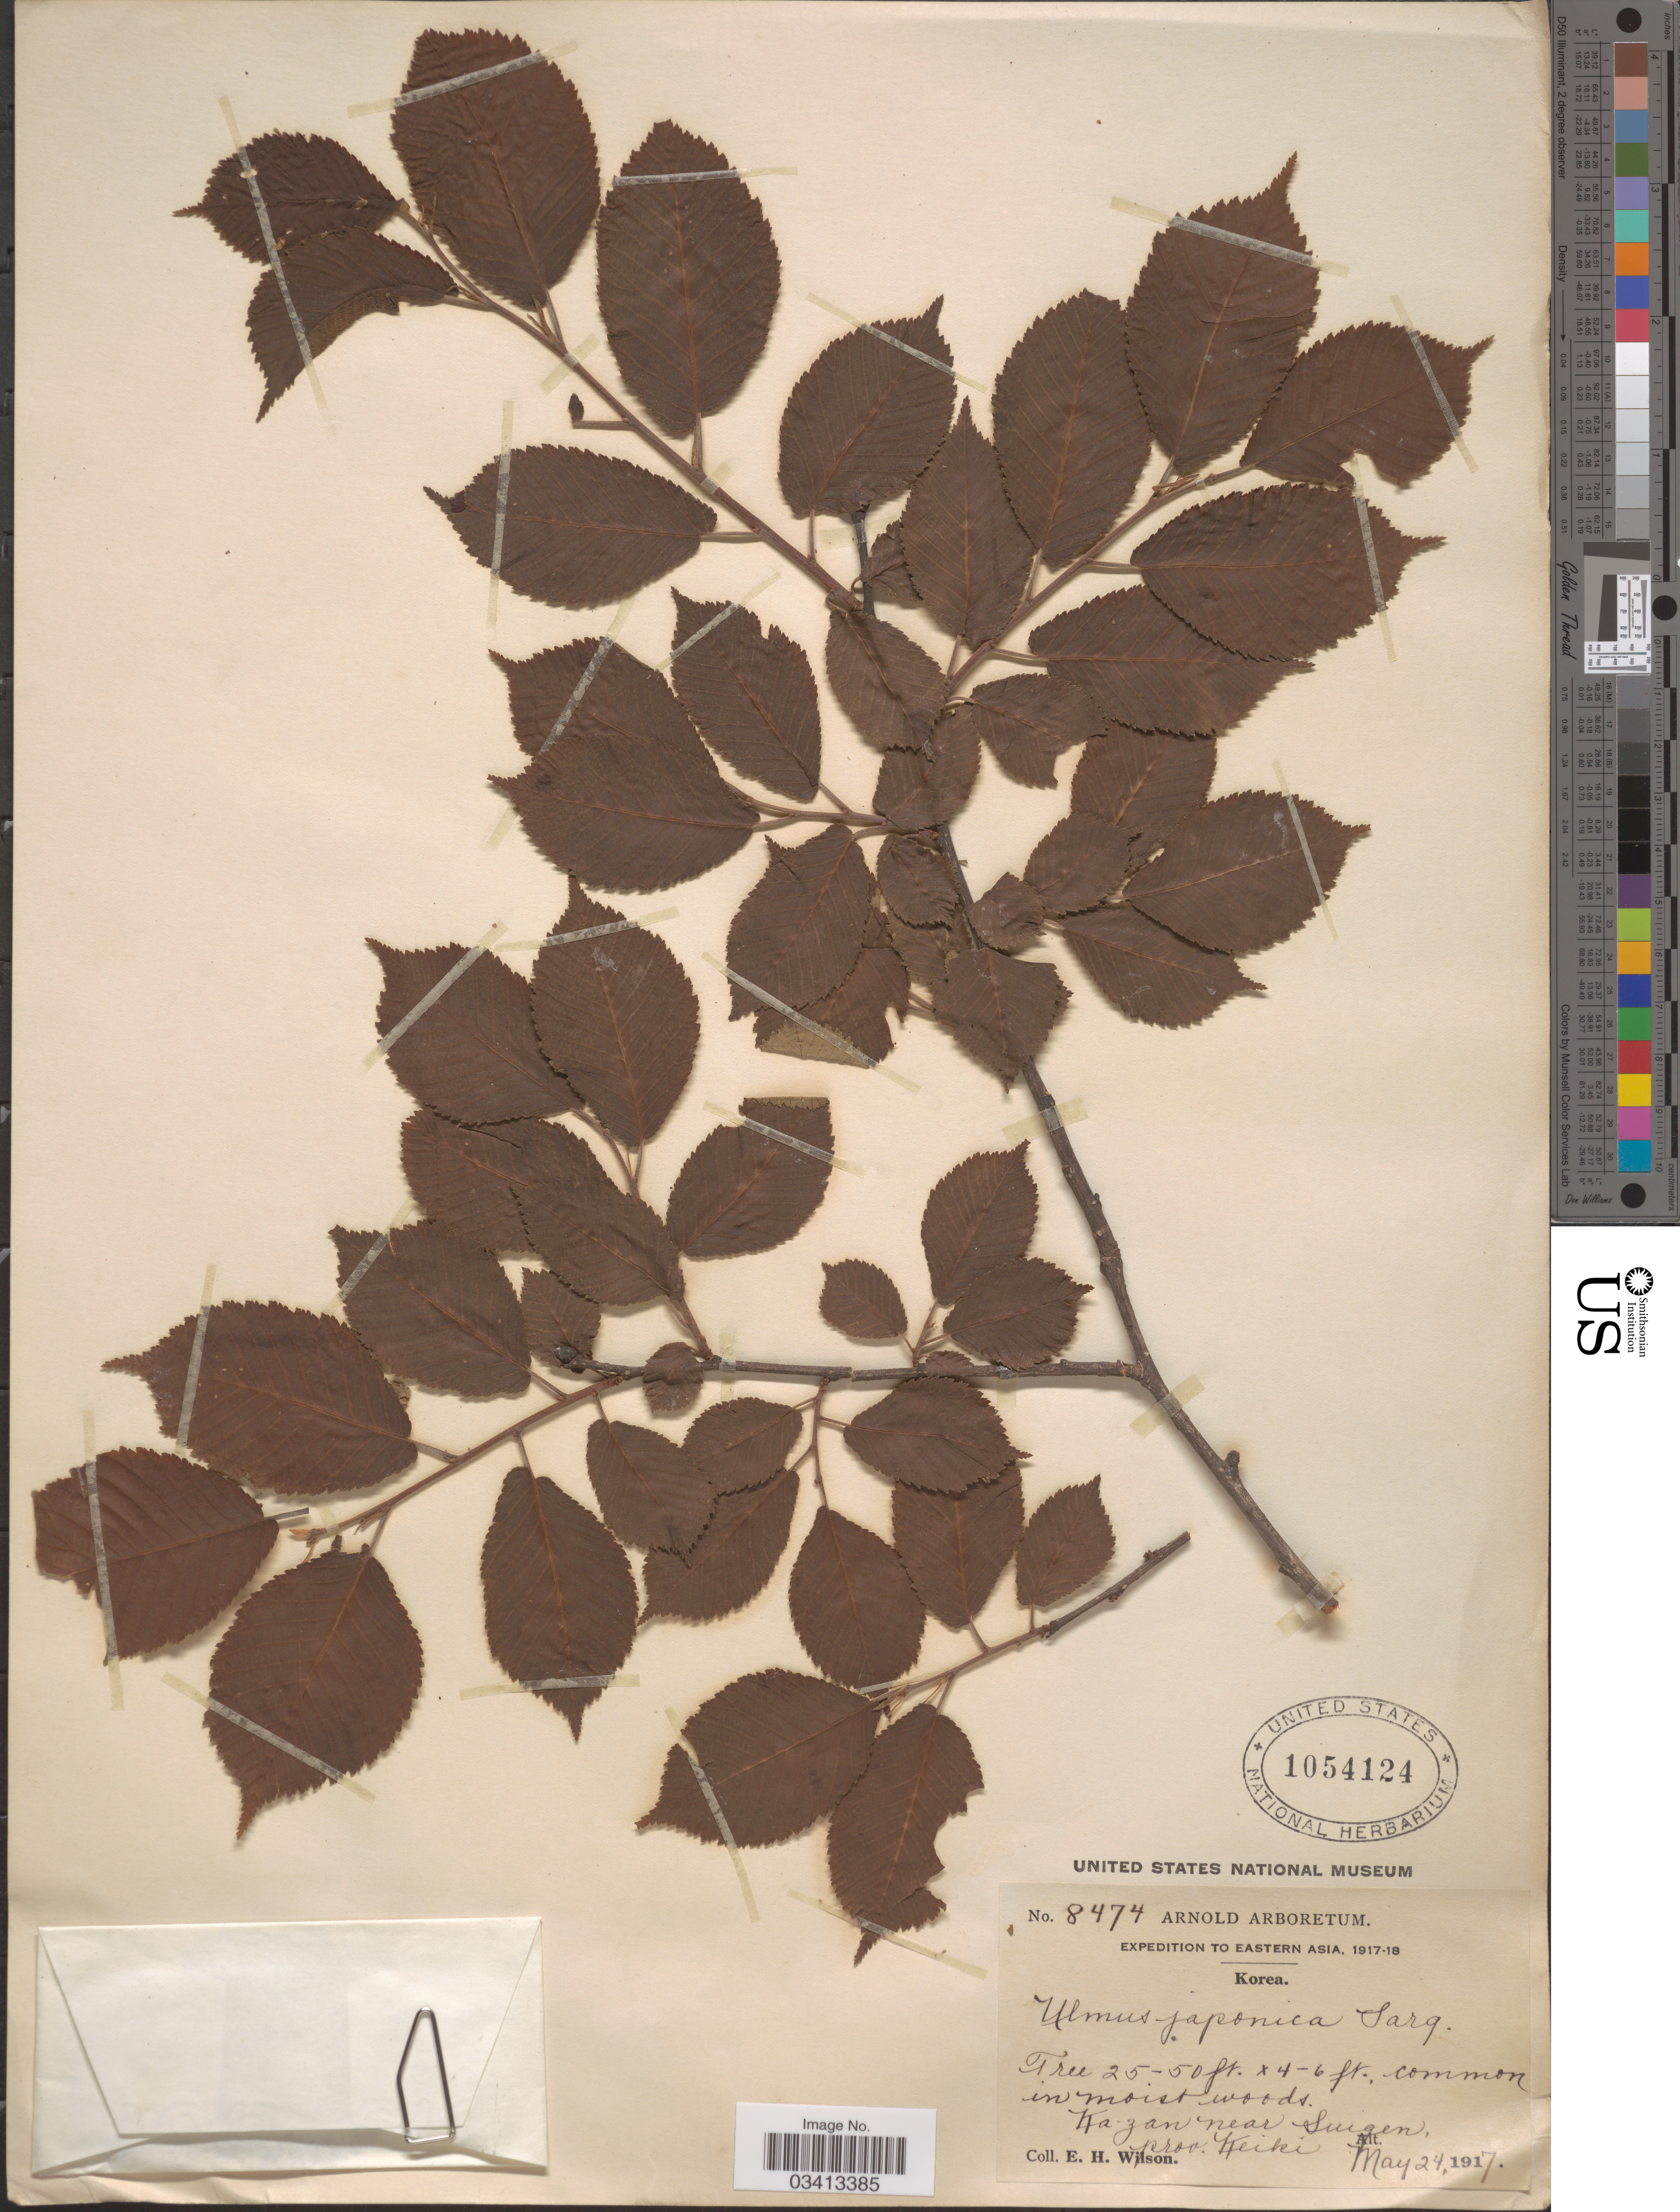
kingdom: Plantae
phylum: Tracheophyta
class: Magnoliopsida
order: Rosales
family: Ulmaceae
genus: Ulmus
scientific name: Ulmus japonica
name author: Sarg.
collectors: E. Wilson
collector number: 8474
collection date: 1917-05-24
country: South Korea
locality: Ka-zan near Suigen, prov. Keiki.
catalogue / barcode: US 1054124